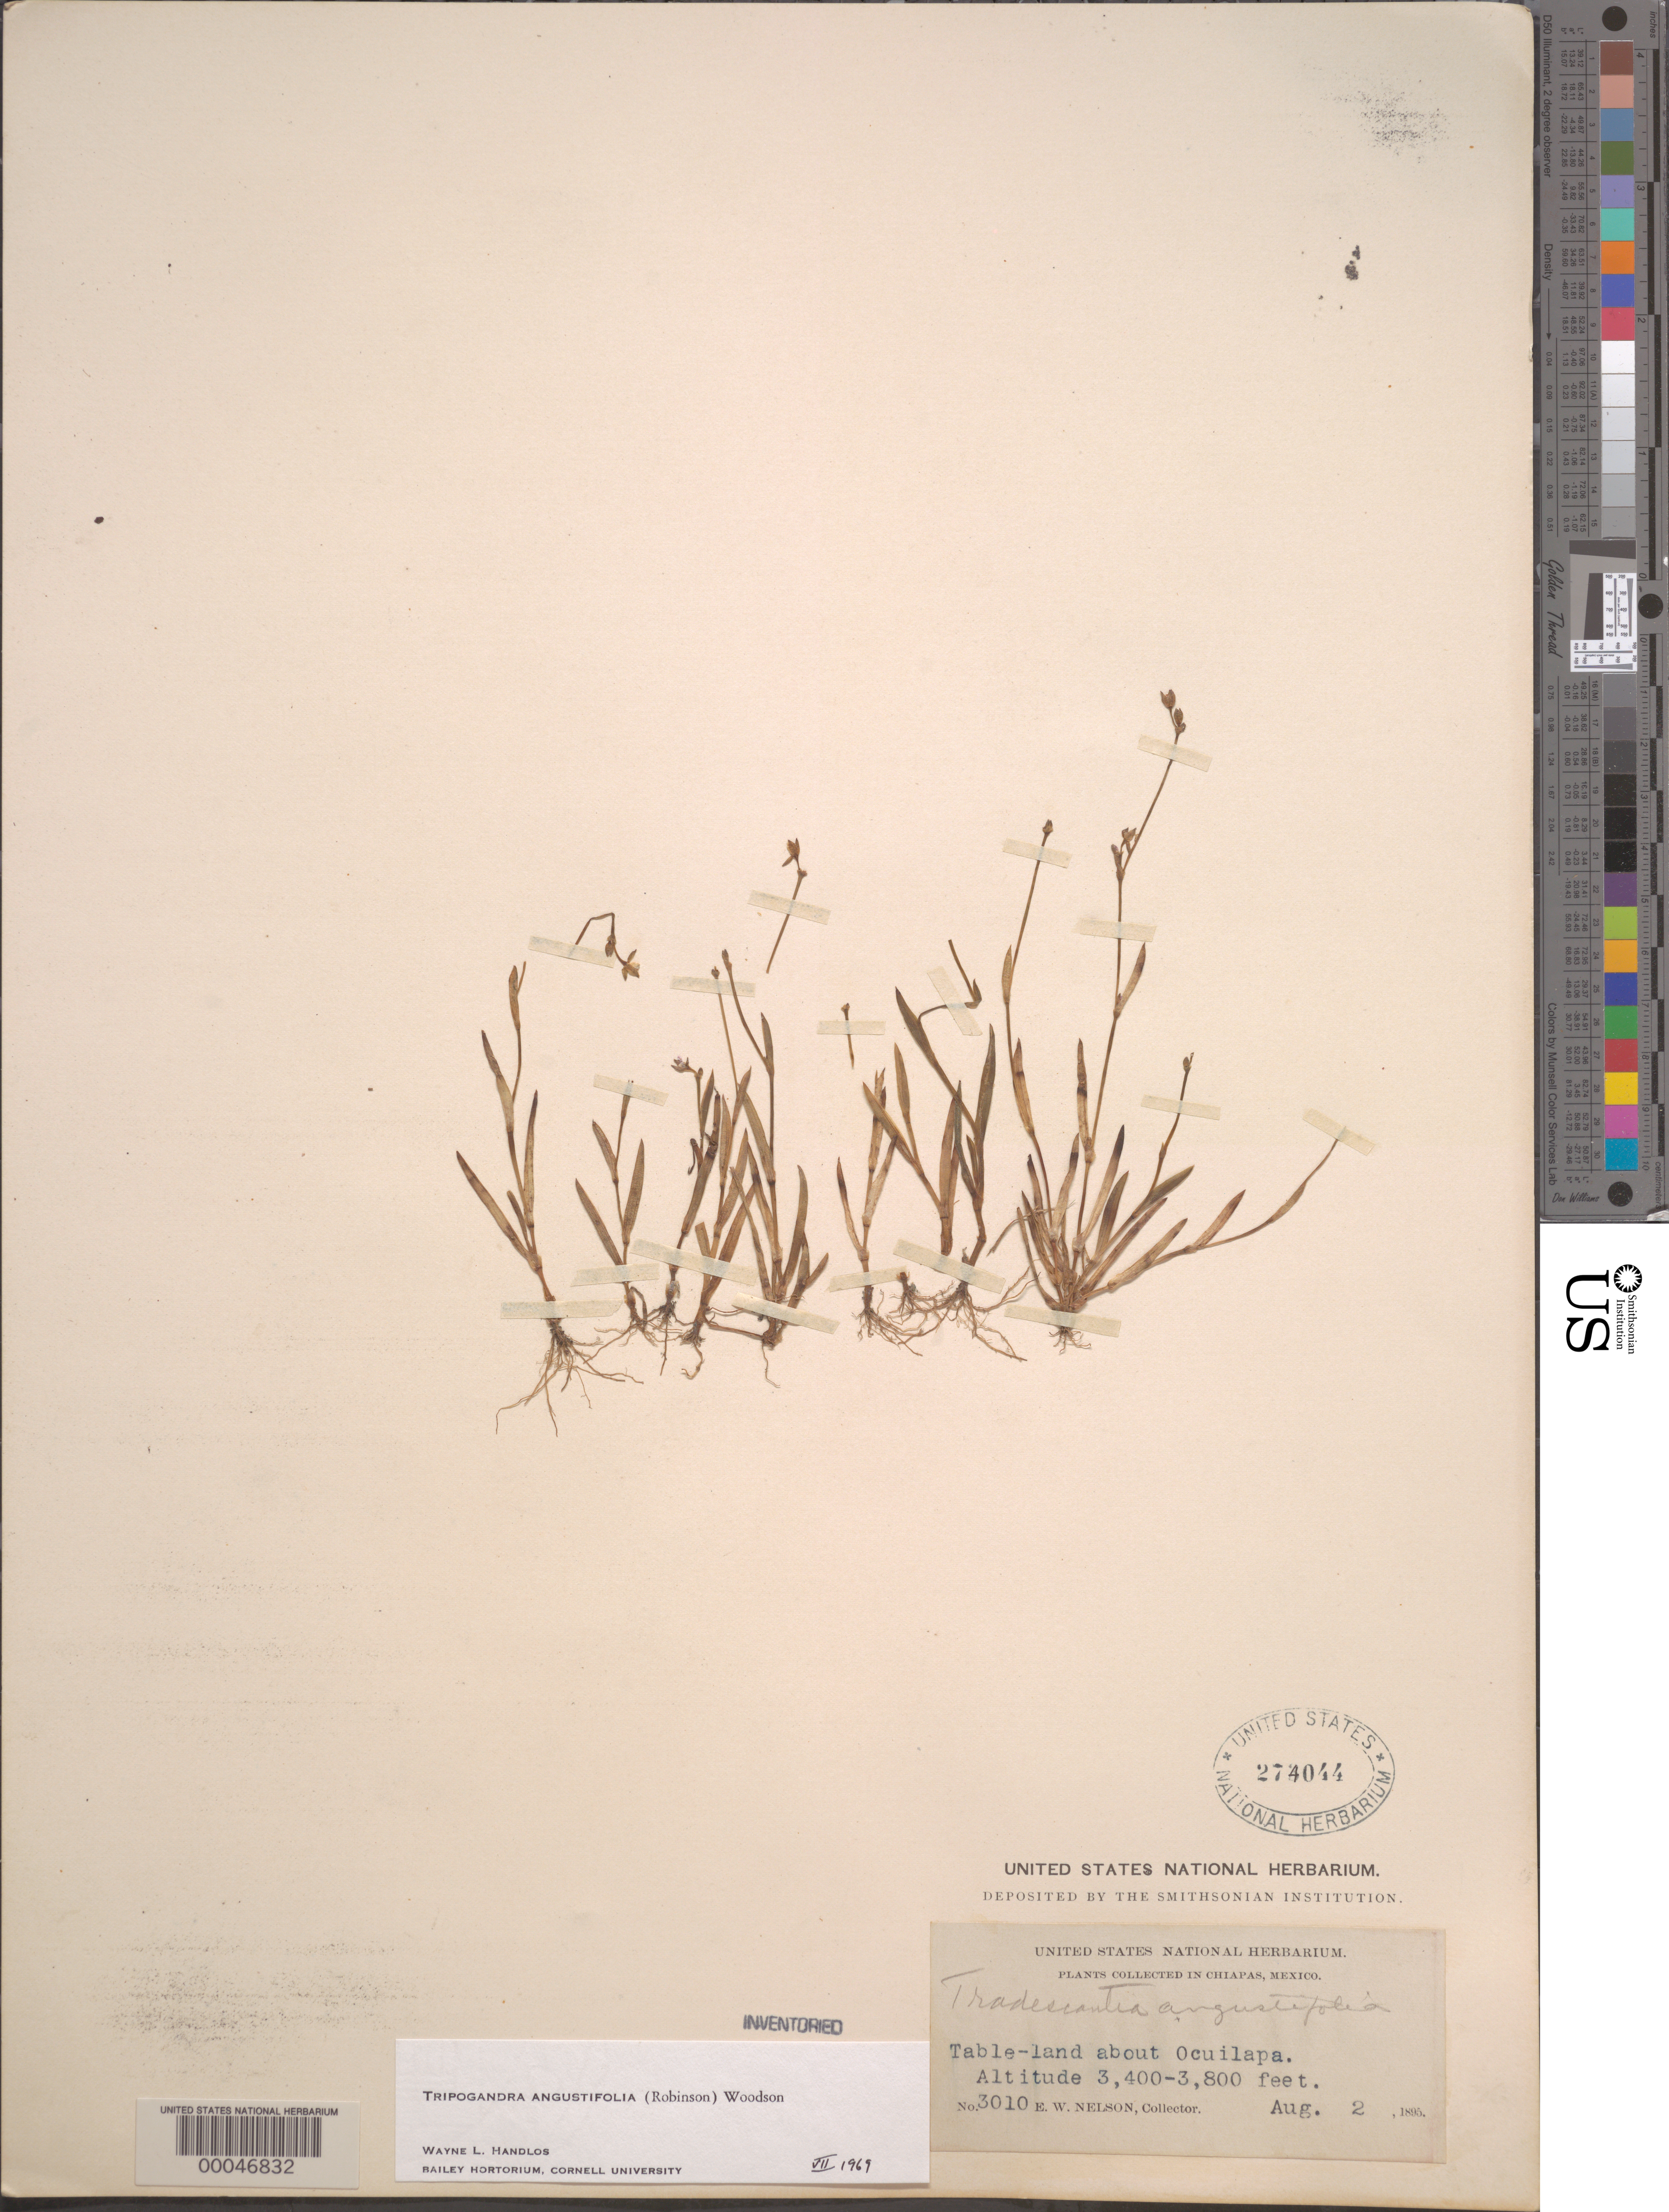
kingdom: Plantae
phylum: Tracheophyta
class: Liliopsida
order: Commelinales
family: Commelinaceae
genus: Tripogandra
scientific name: Tripogandra angustifolia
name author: (B.L. Rob.) Woodson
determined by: Handlos, W. L.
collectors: E. W. Nelson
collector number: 3010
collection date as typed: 02 Aug 1895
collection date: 1895-08-02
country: Mexico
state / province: Chiapas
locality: Near Ocuilapa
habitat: Table-land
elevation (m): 1037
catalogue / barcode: US 274044